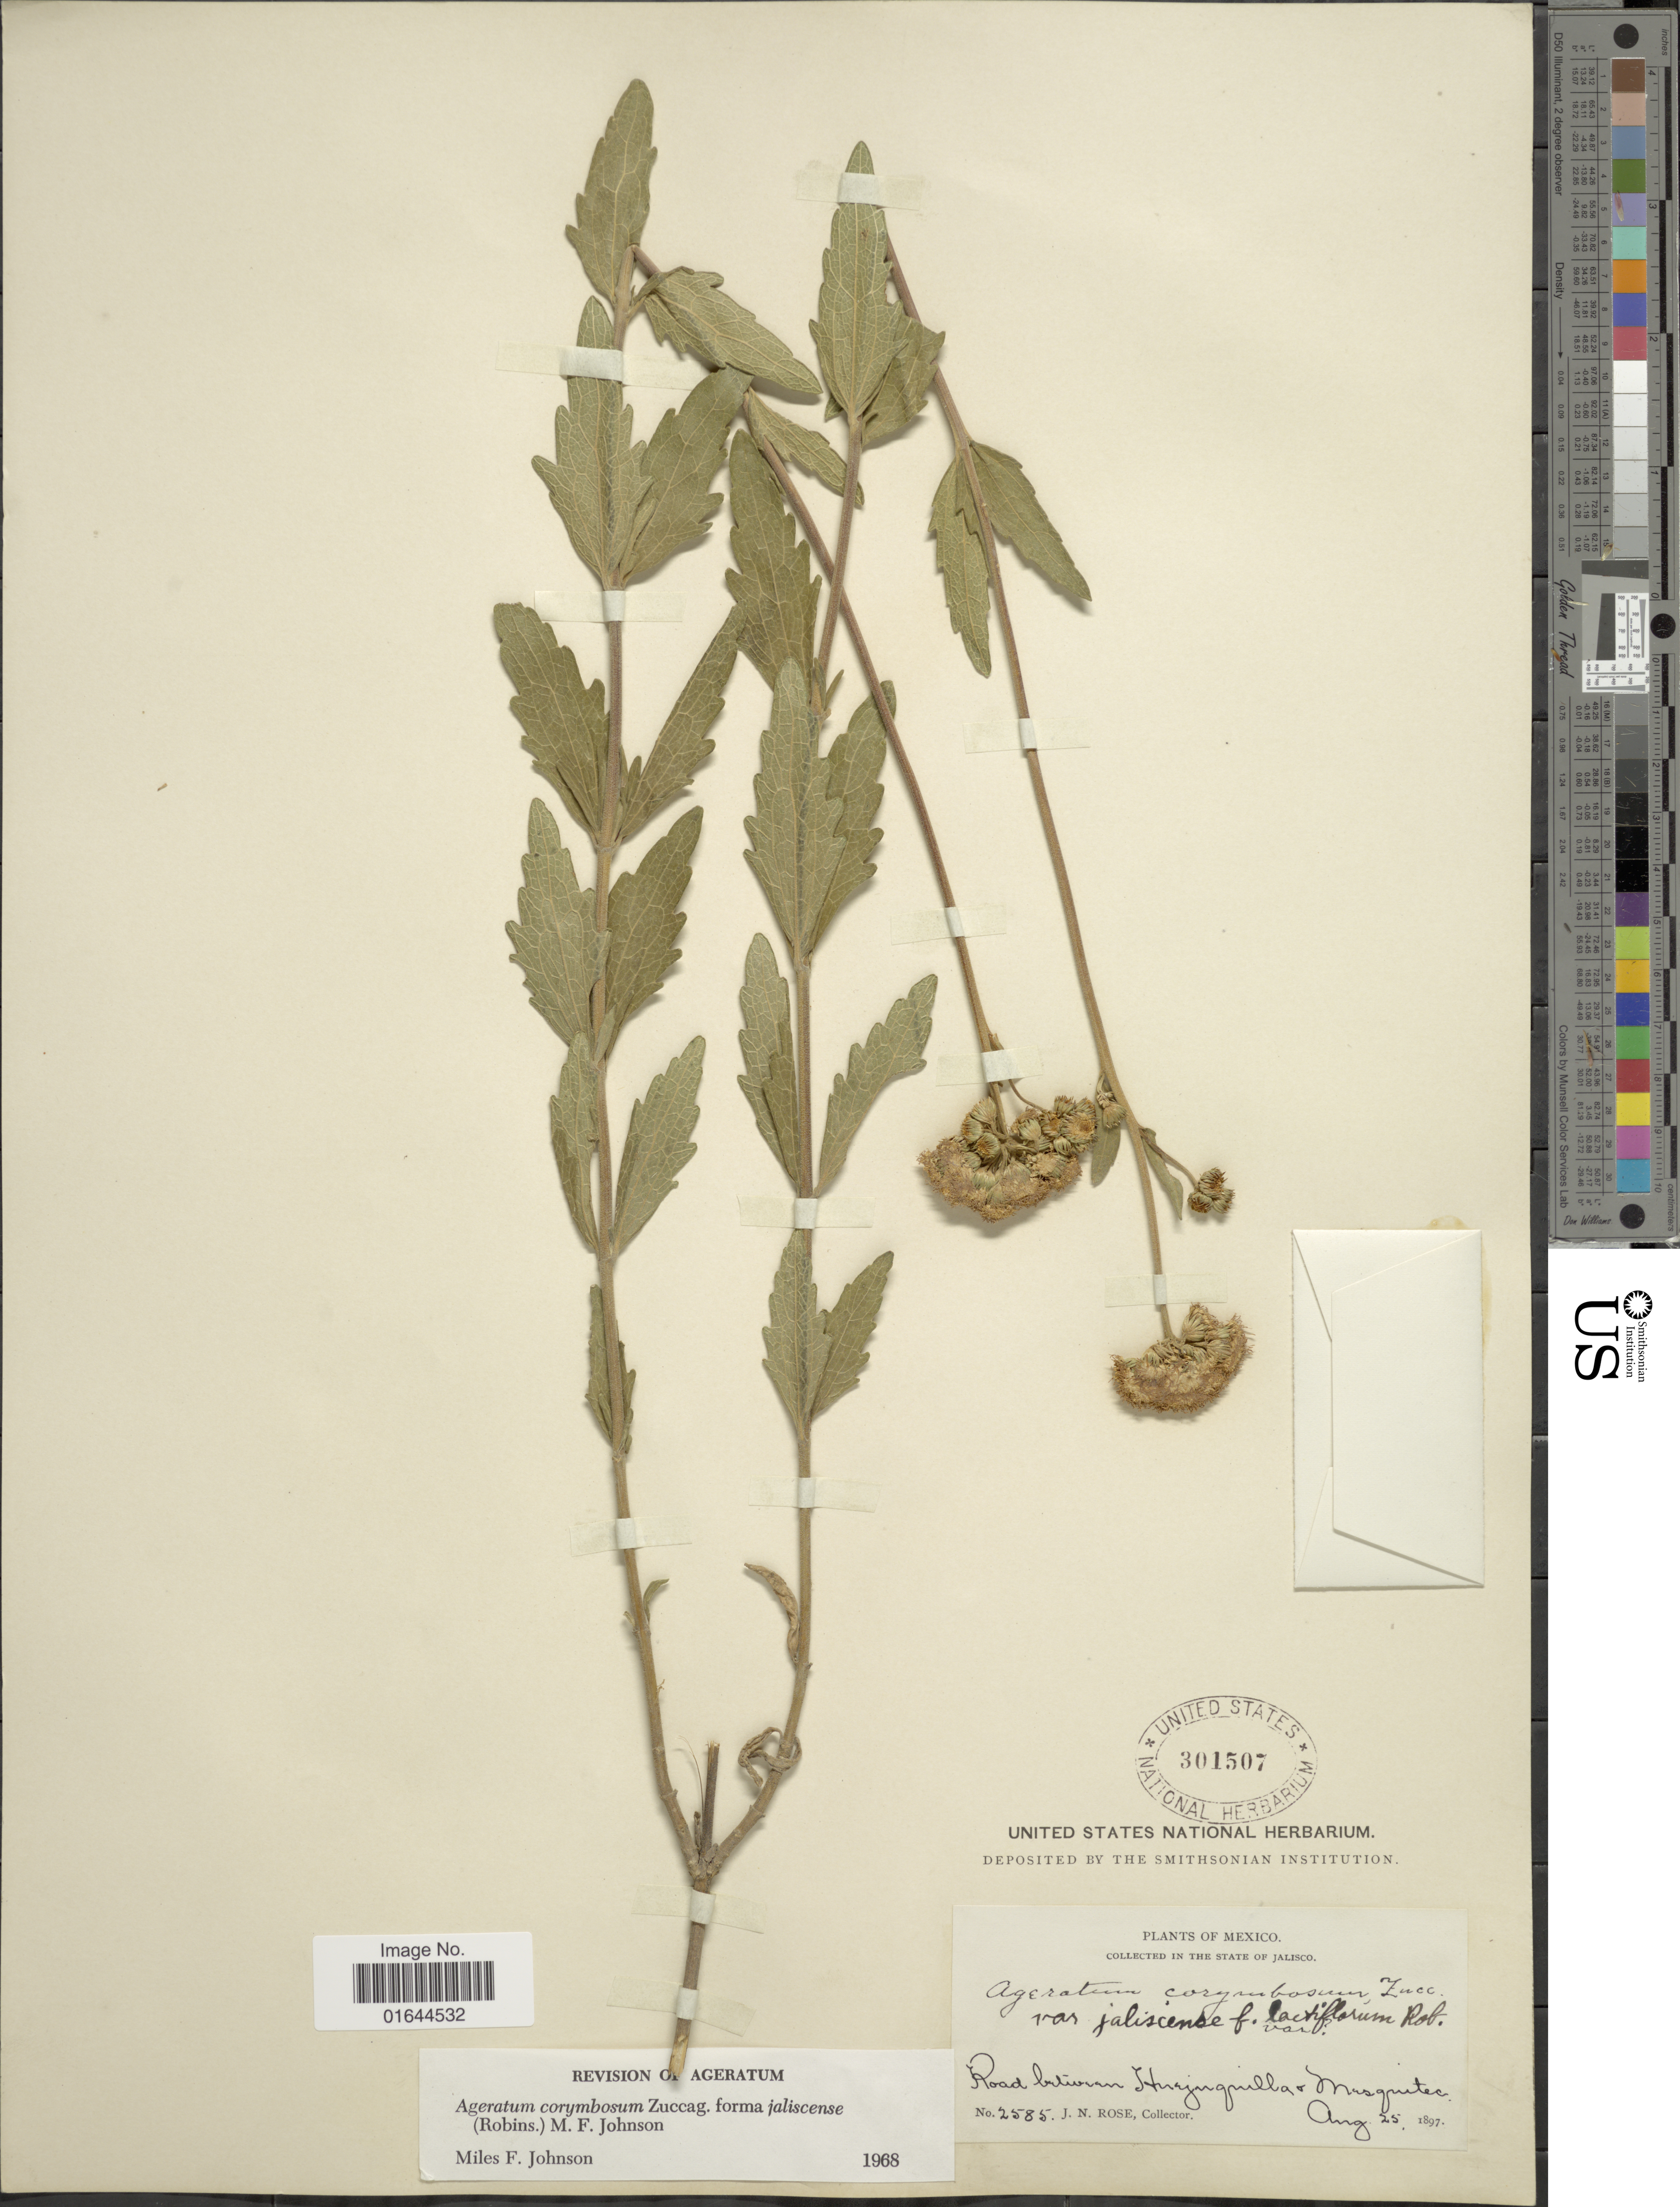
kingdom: Plantae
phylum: Tracheophyta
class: Magnoliopsida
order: Asterales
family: Asteraceae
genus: Ageratum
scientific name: Ageratum corymbosum f. jaliscense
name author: (B.L. Rob.) M.F. Johnson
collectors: J. N. Rose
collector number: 2585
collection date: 1897-08-25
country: Mexico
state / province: Jalisco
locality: Mexico, Jalisco. Road between Huejuquilla & Mezquites.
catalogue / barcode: US 301507